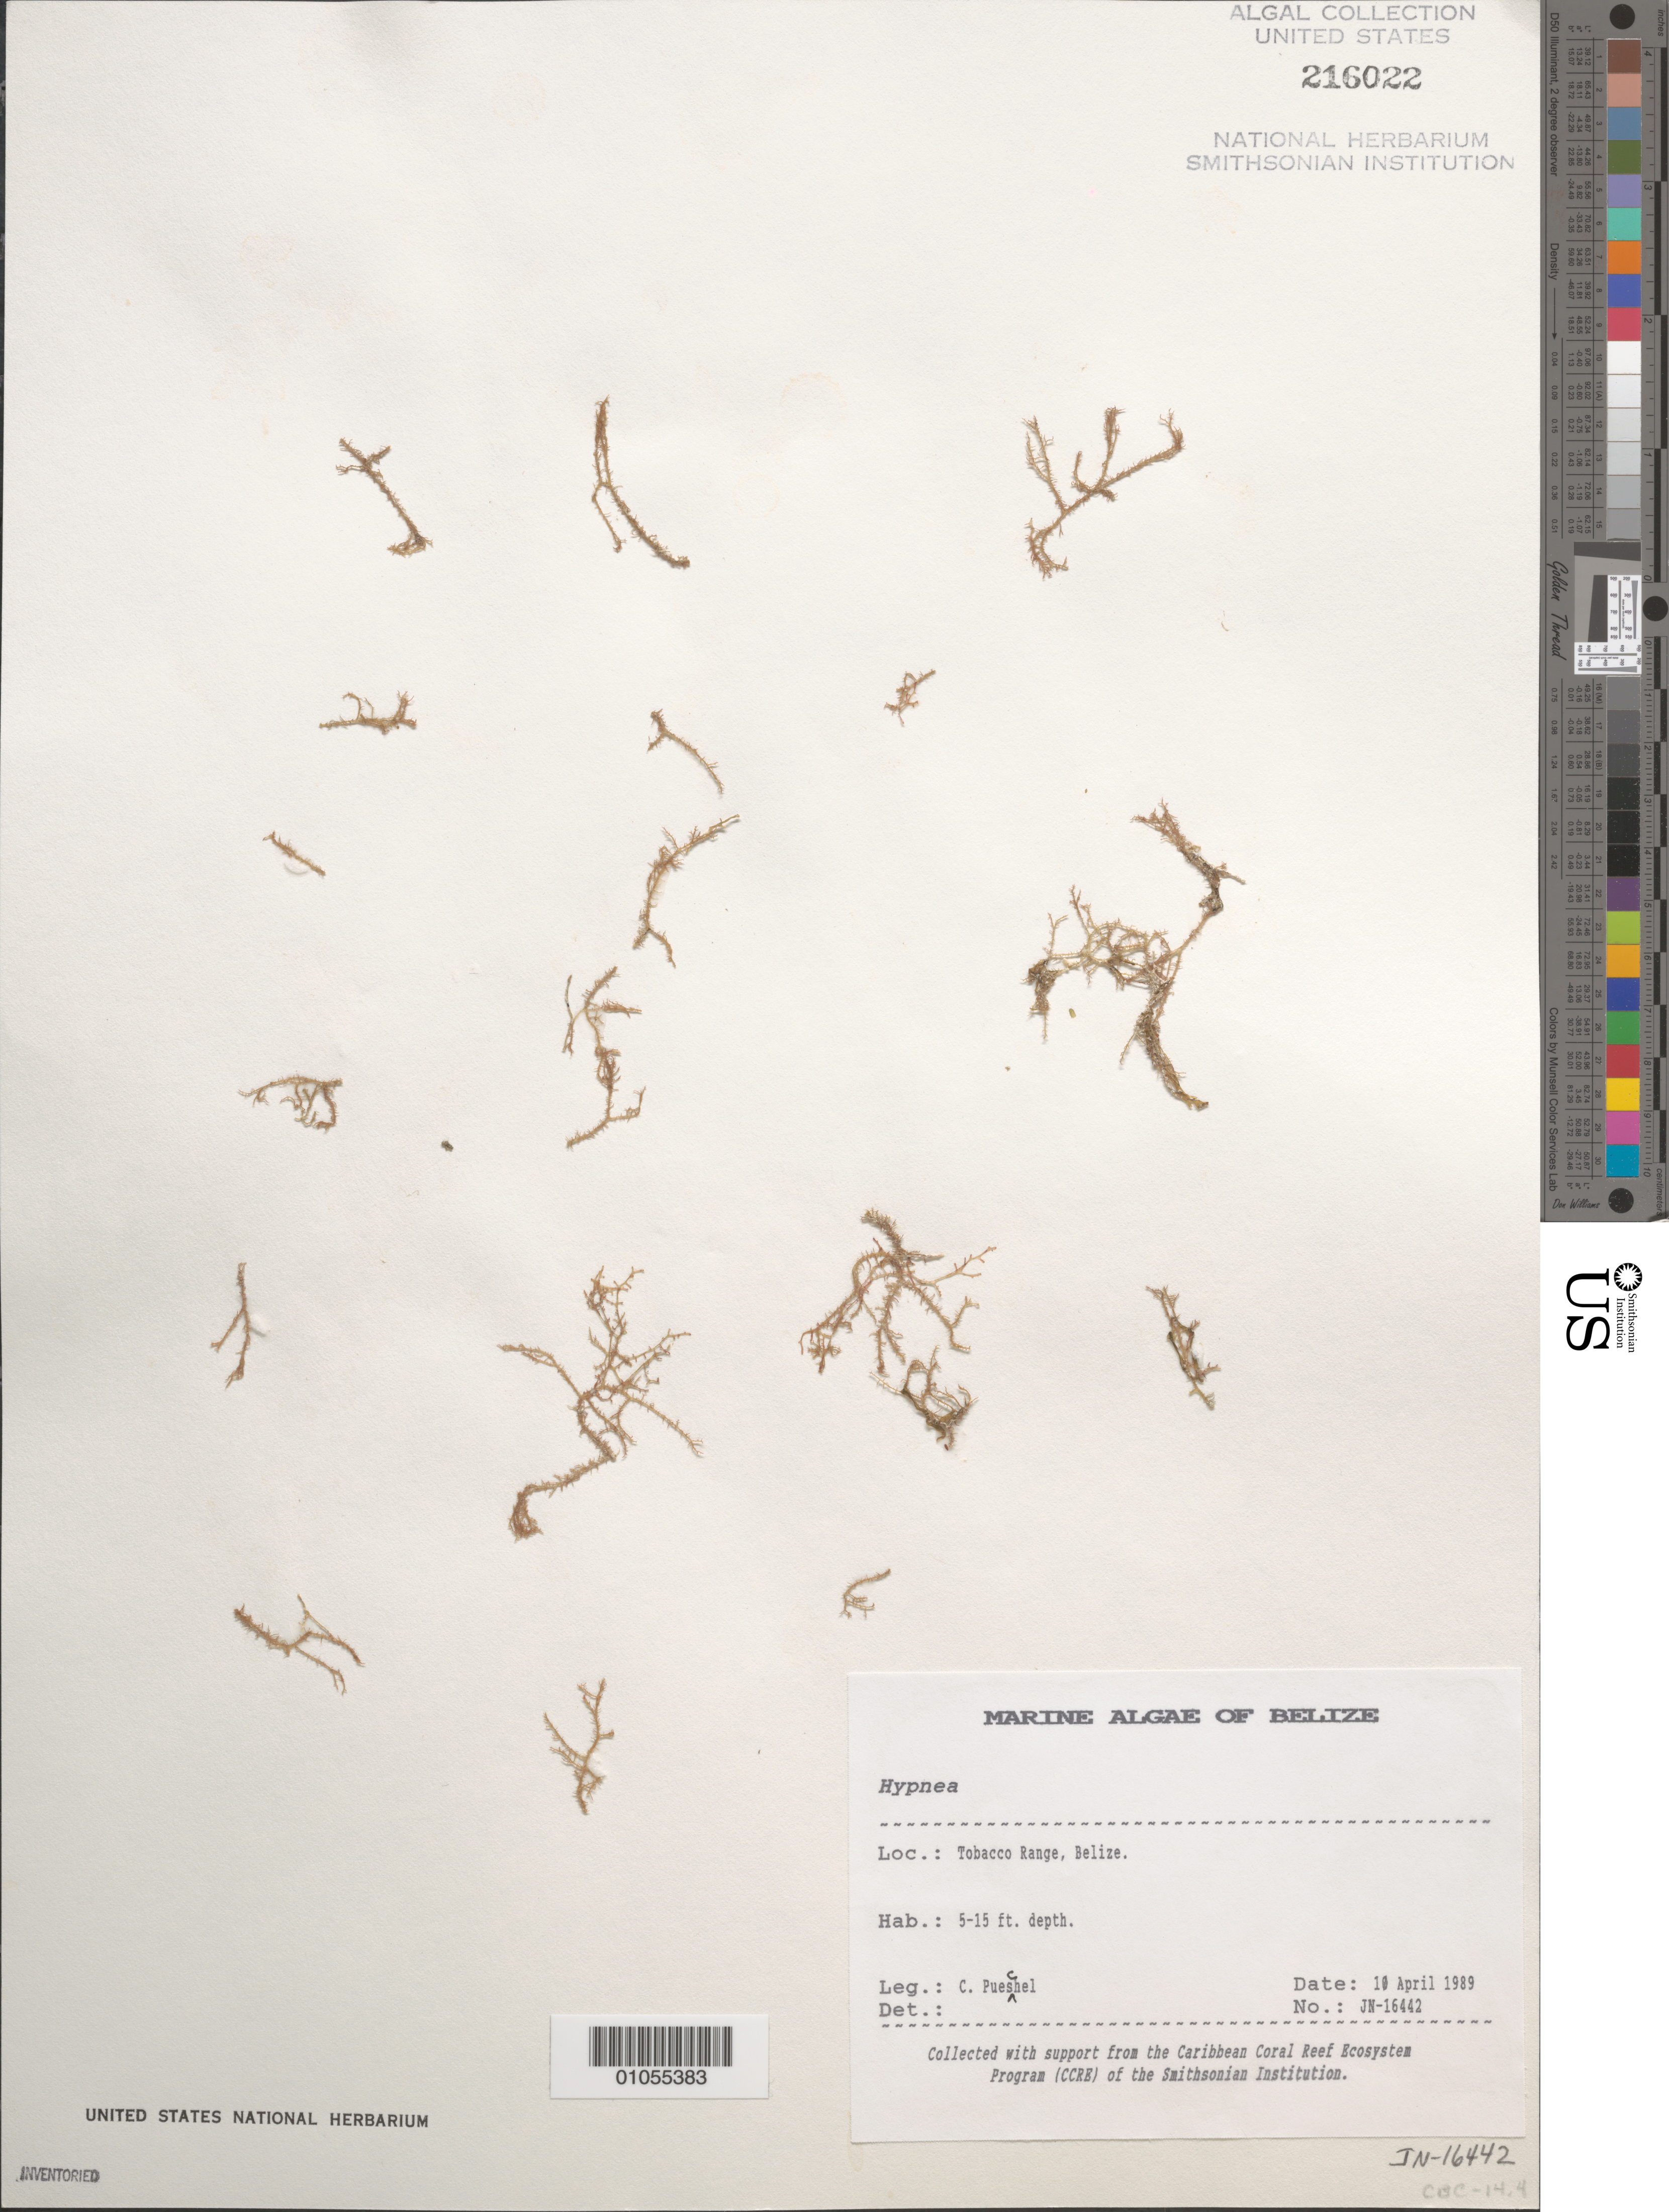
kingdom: Plantae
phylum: Rhodophyta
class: Florideophyceae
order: Gigartinales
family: Cystocloniaceae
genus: Hypnea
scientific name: Hypnea sp.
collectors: C. Pueschel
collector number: JN-16442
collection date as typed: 10 Apr 1989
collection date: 1989-04-10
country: Belize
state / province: Stann Creek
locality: Tobacco Range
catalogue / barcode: US 216022